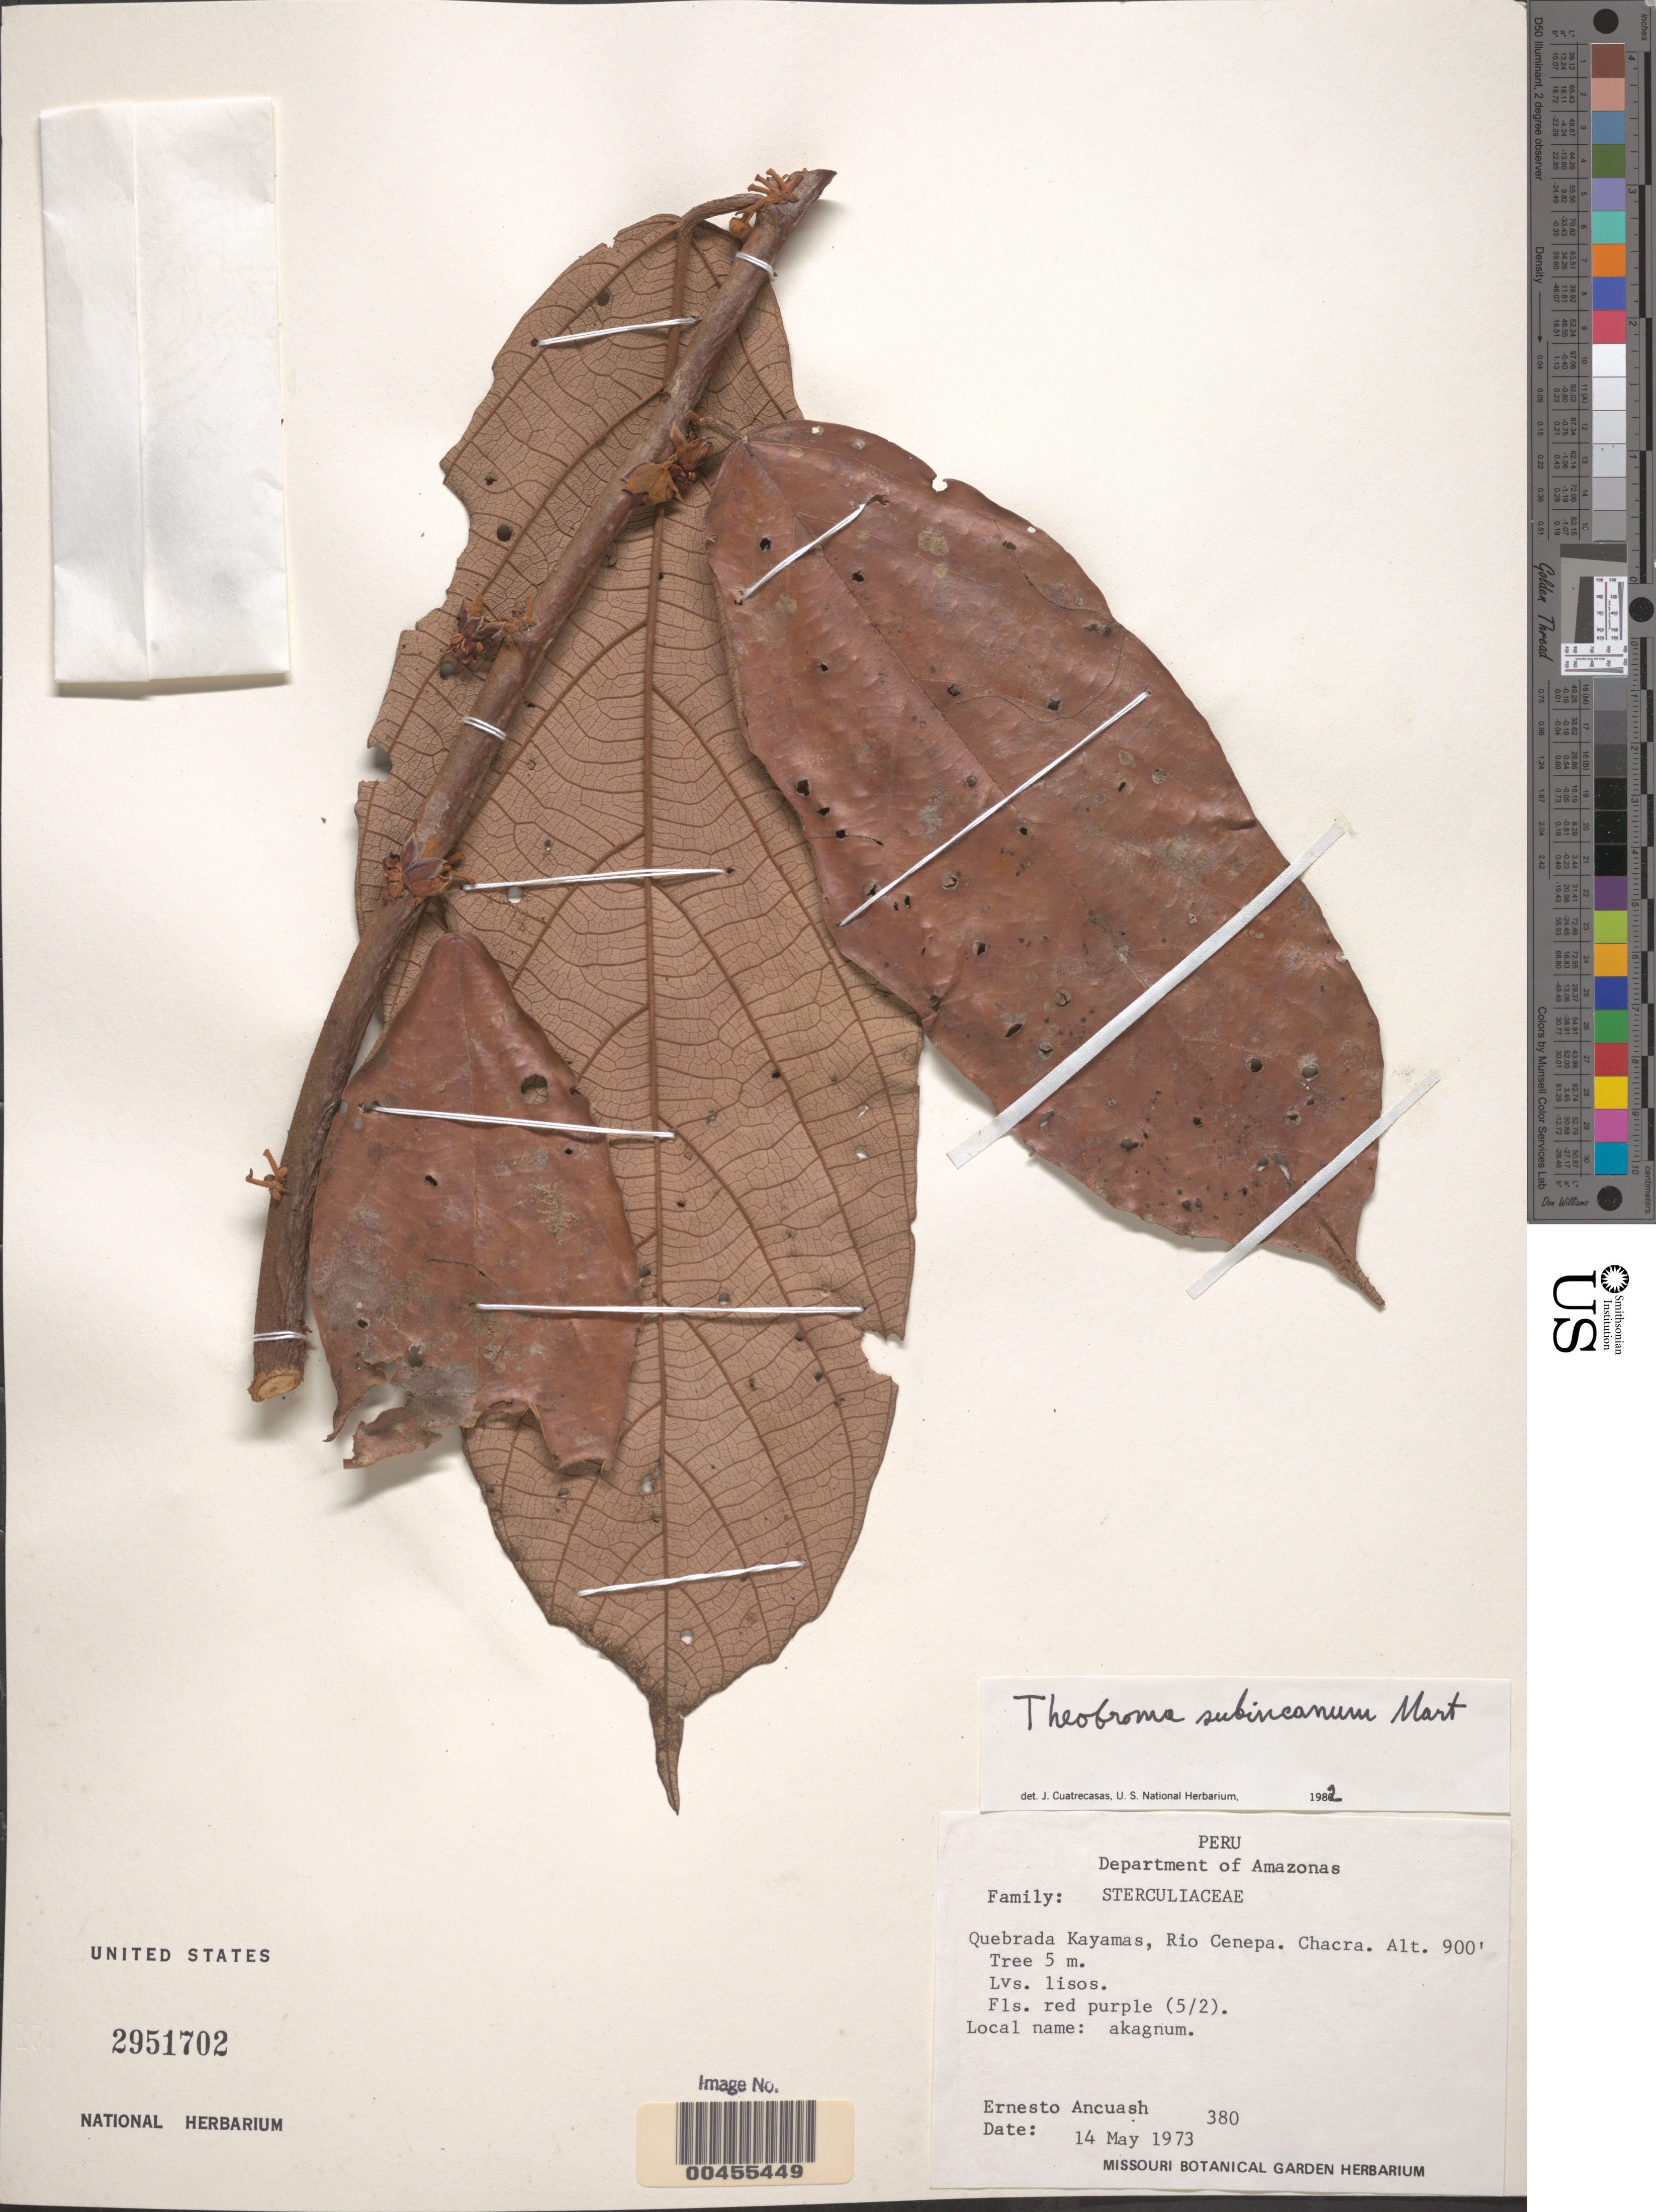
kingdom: Plantae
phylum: Tracheophyta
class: Magnoliopsida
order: Malvales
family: Malvaceae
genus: Theobroma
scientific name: Theobroma subincanum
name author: Mart.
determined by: Cuatrecasas, J.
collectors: E. Ancuash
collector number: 380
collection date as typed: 14 May 1973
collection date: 1973-05-14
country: Peru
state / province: Amazonas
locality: Quebrada Kayamas, Río Cenepa, Chacra [?]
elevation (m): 274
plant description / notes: Common name: akagnum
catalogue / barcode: US 2951702